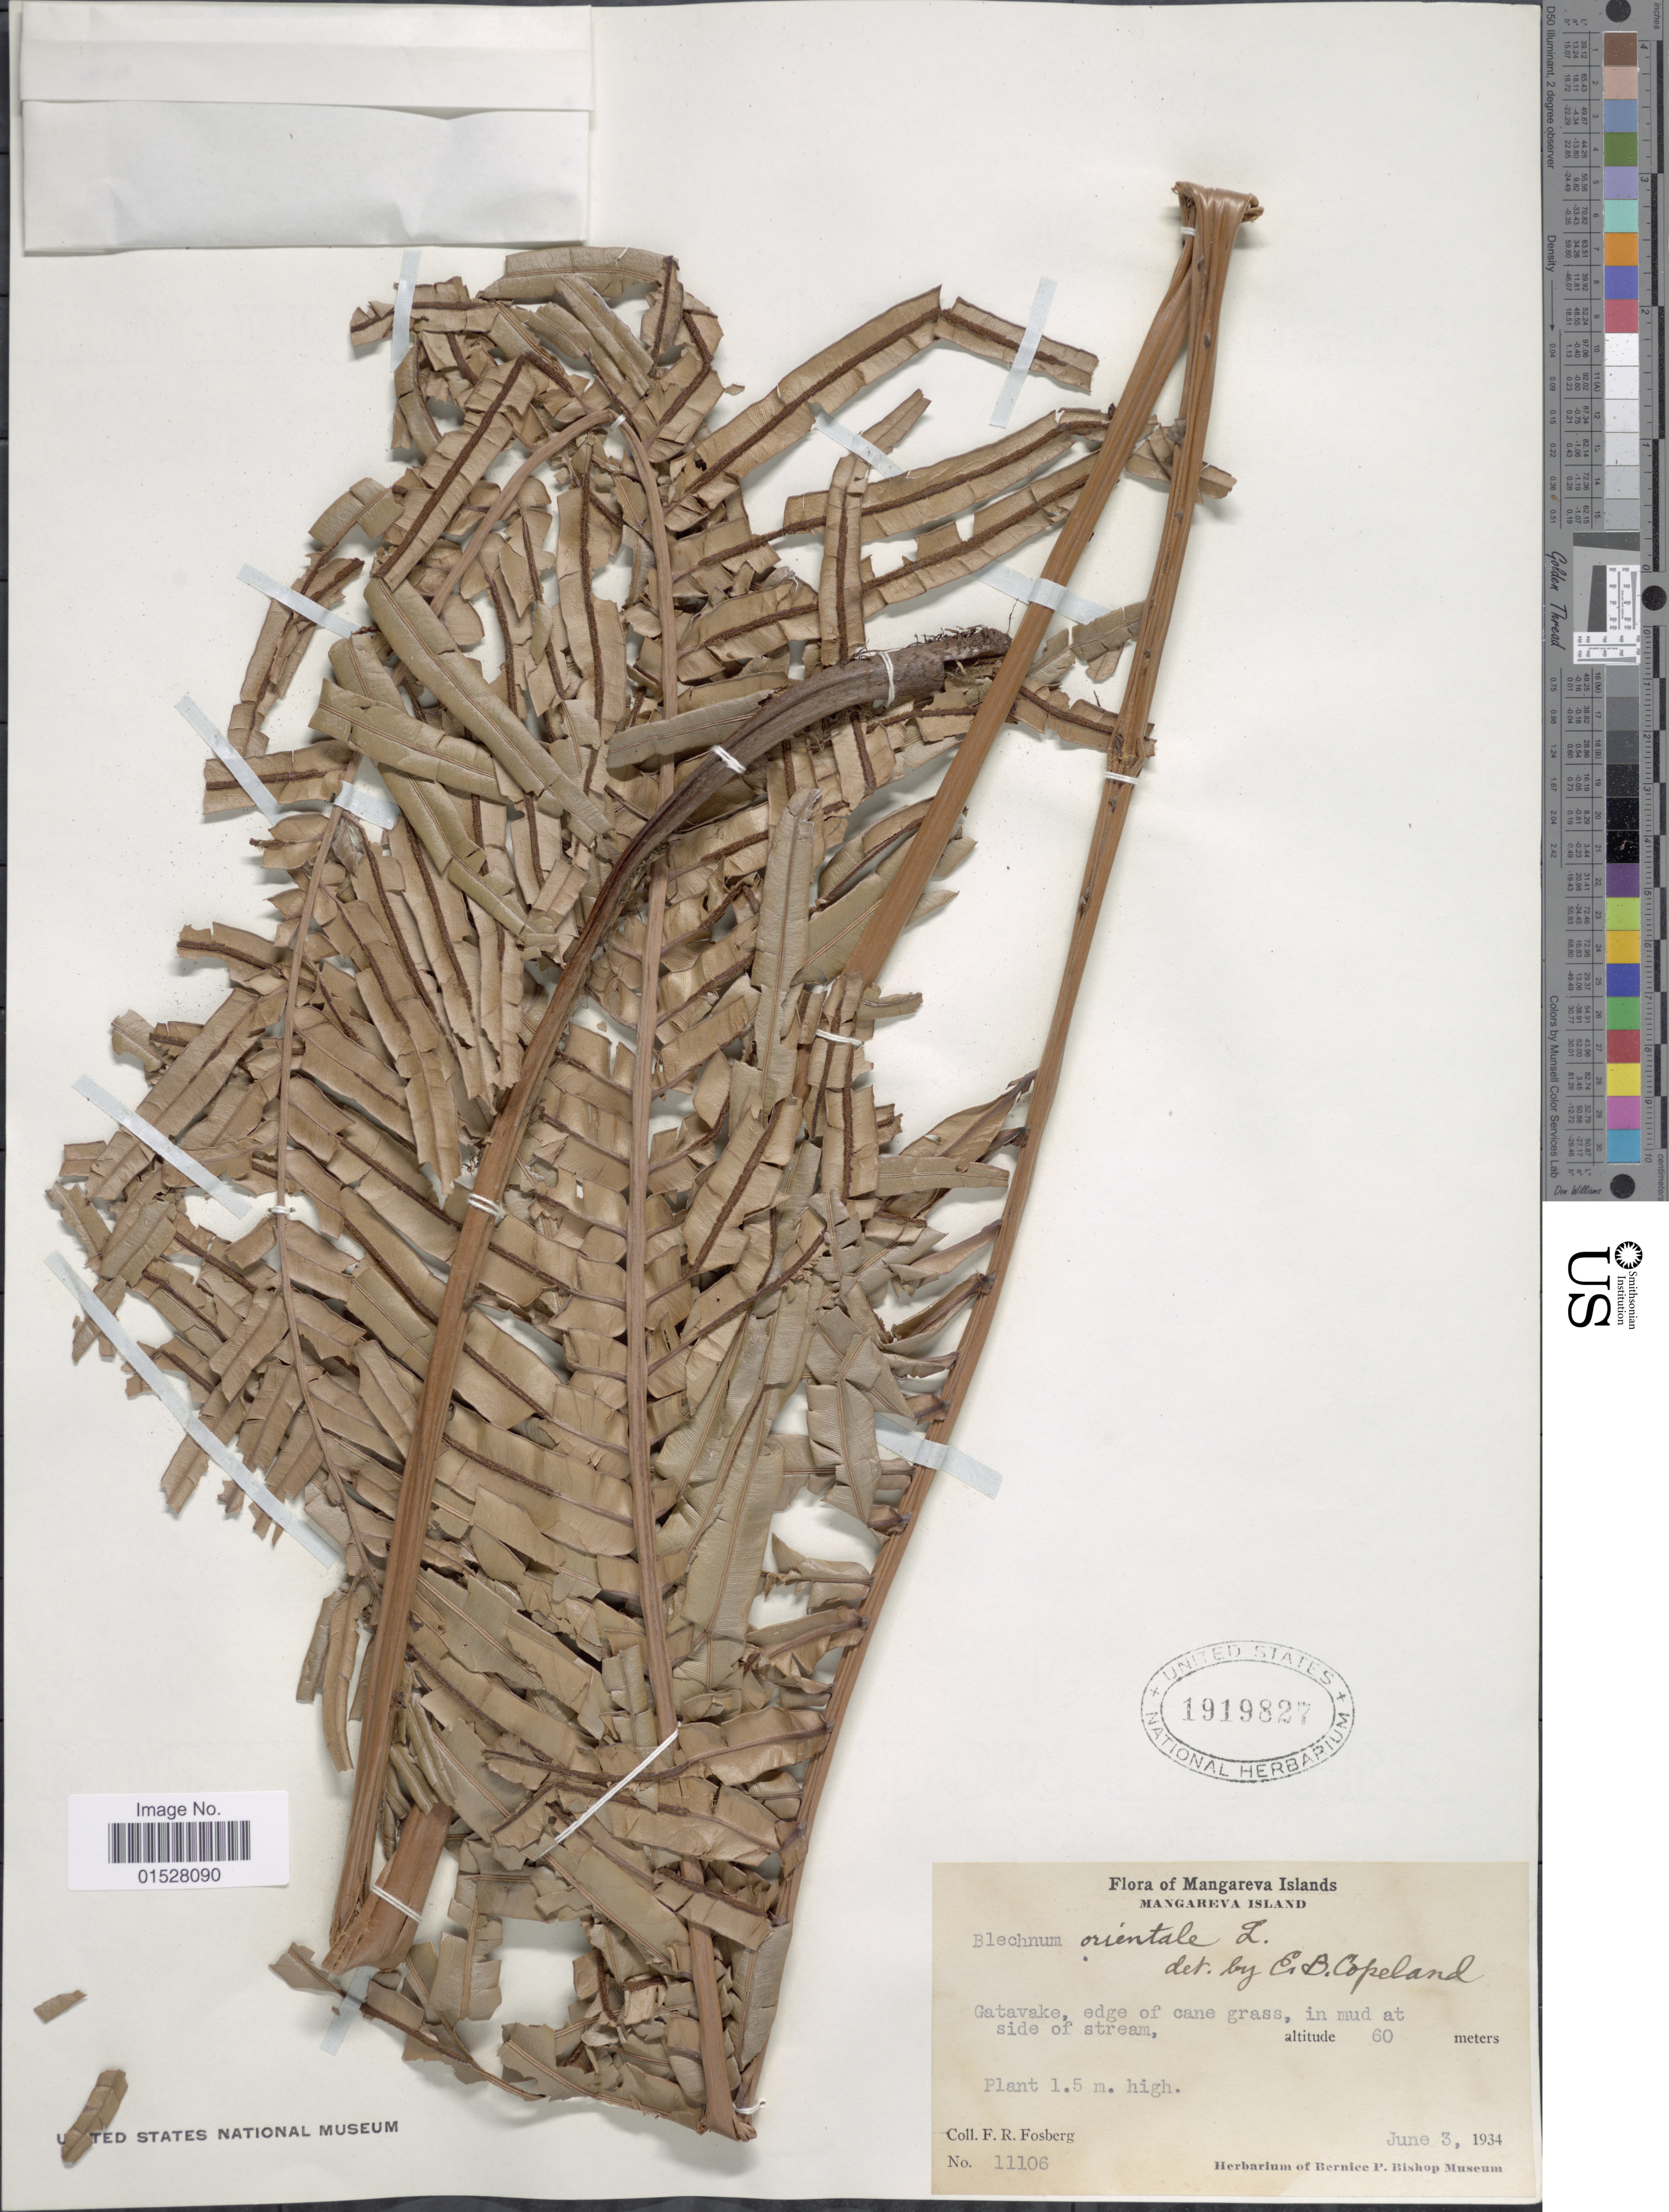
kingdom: Plantae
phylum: Tracheophyta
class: Polypodiopsida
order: Polypodiales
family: Blechnaceae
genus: Blechnum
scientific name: Blechnum orientale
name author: L.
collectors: F. R. Fosberg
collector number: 11106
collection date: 1934-06-03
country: French Polynesia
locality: Mangarareva Islands, Gatavake, edge of cane grass, in mud at side of stream.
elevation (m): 60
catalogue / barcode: US 1919827